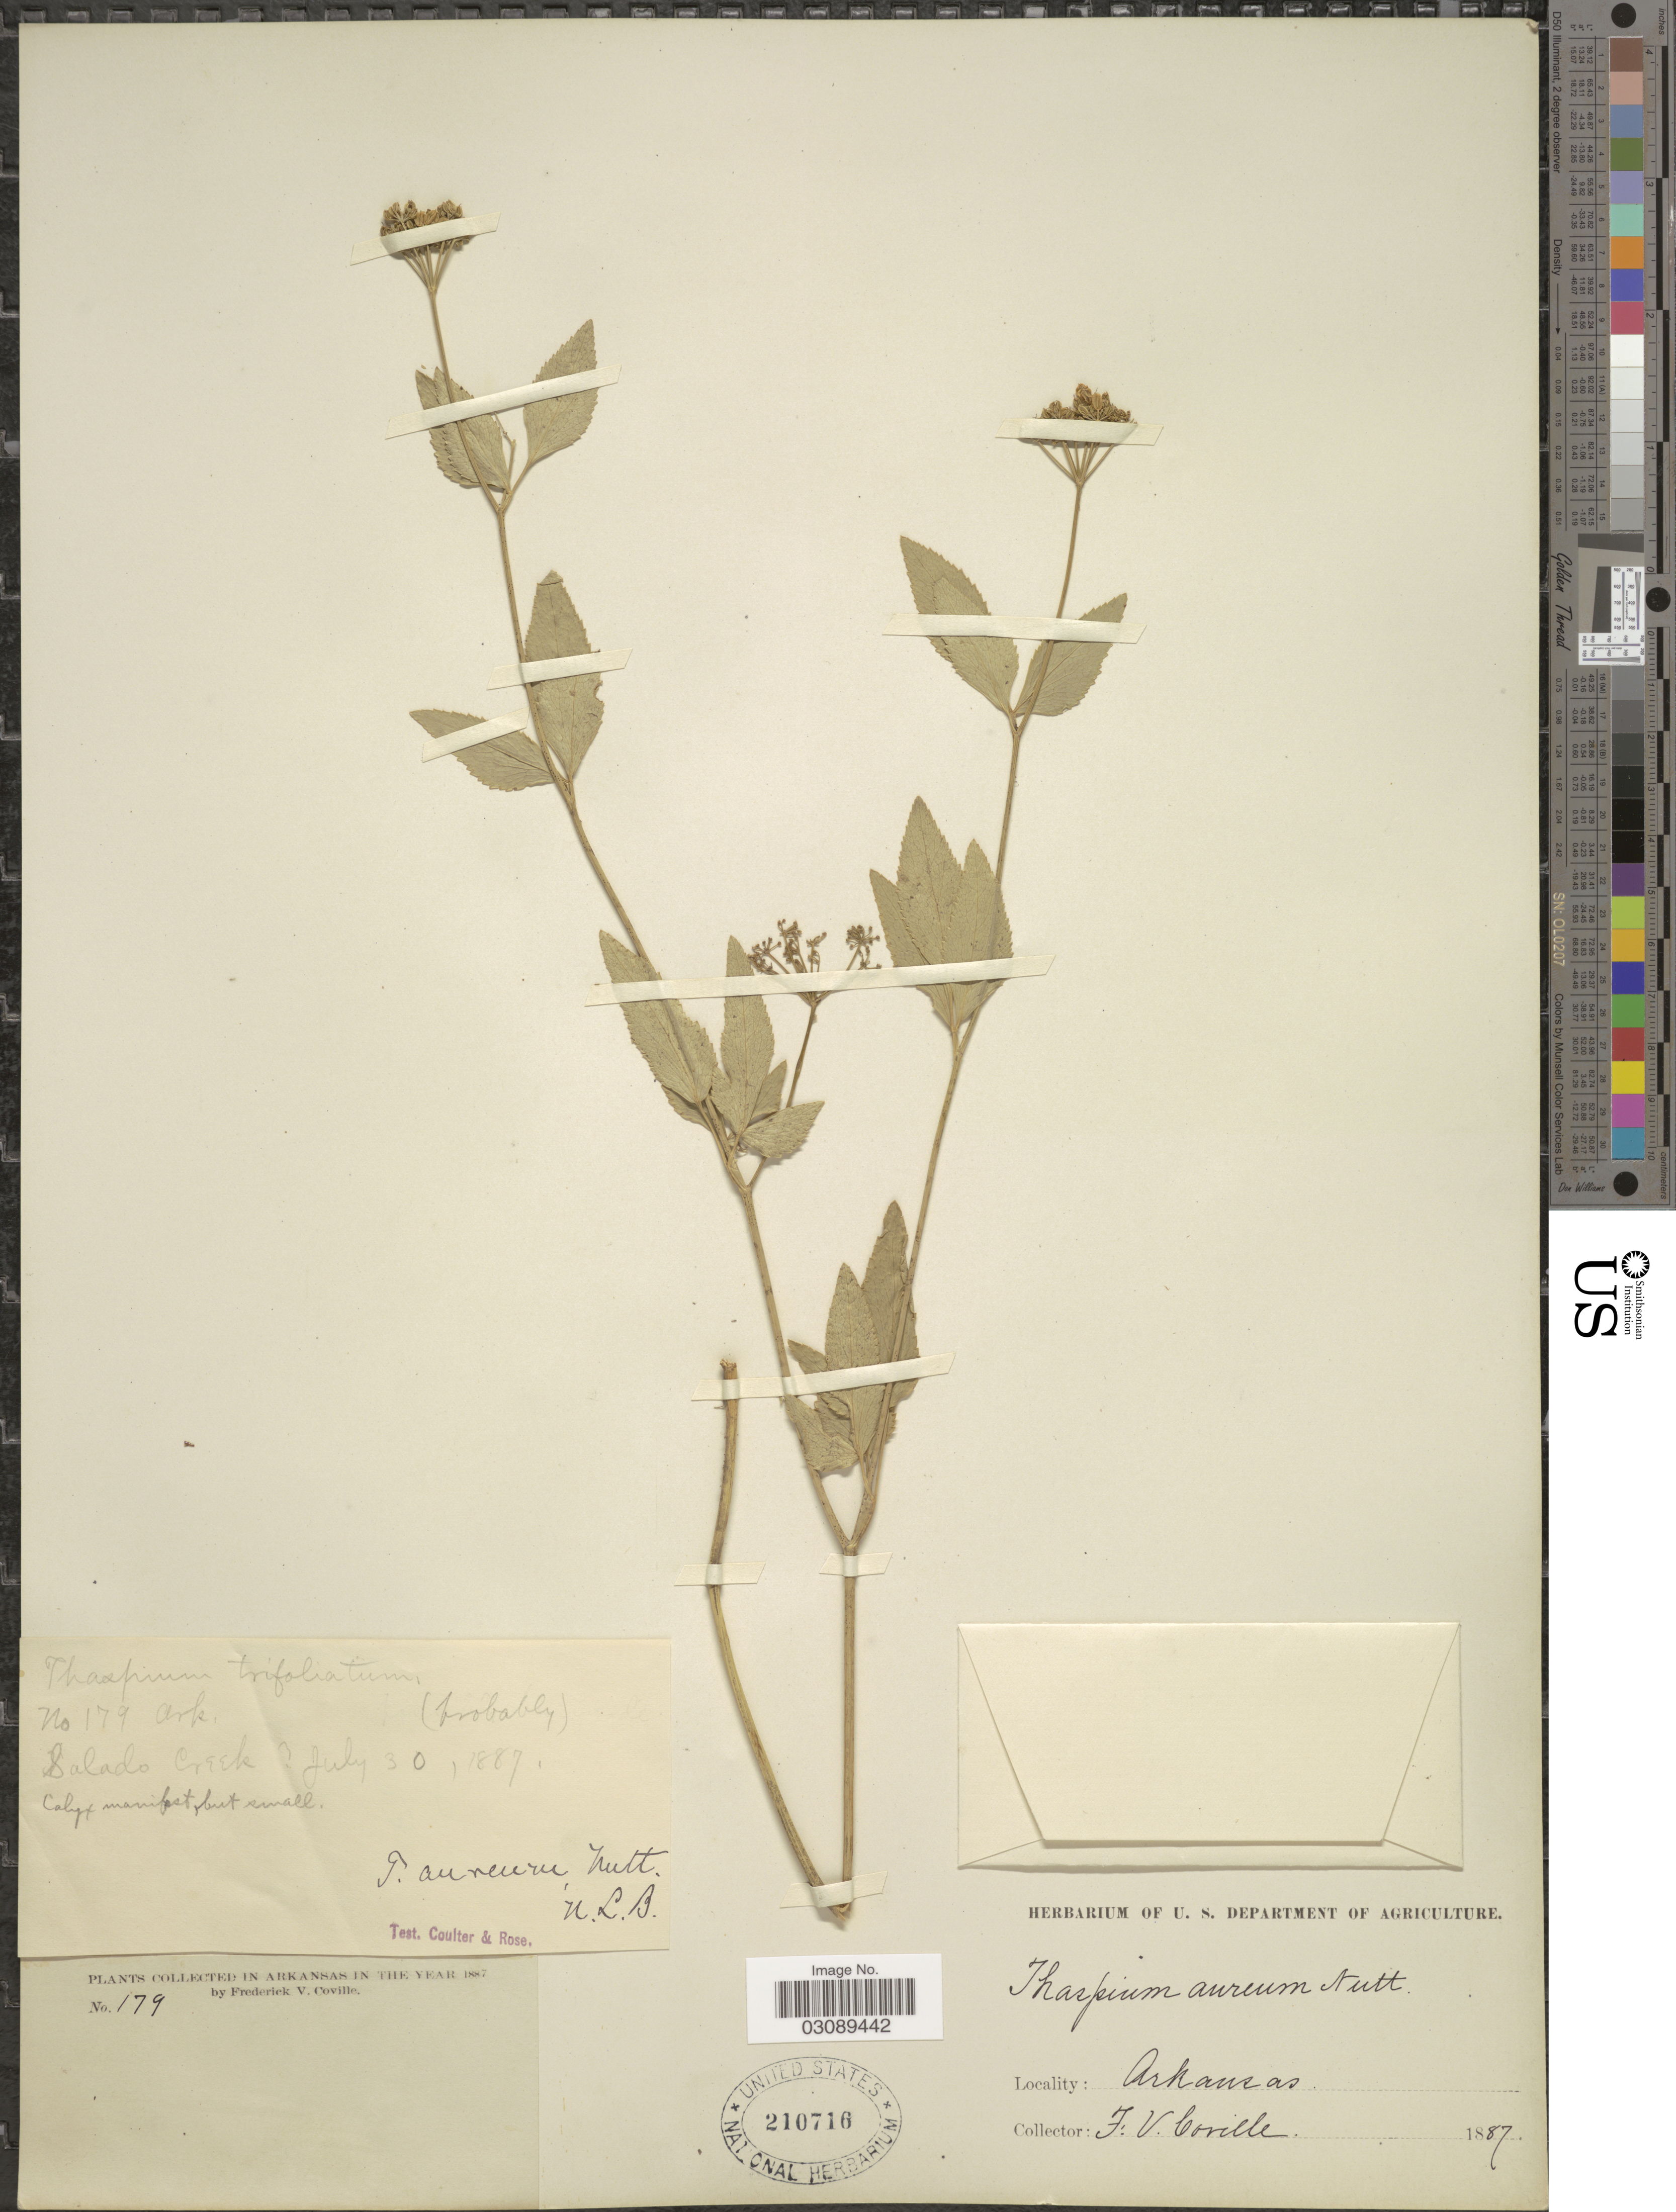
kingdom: Plantae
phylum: Tracheophyta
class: Magnoliopsida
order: Apiales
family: Apiaceae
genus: Thaspium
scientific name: Thaspium aureum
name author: (L.) Nutt.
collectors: F. V. Coville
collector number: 179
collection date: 1887-07-30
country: United States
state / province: Arkansas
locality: Salado Creek.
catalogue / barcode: US 210716